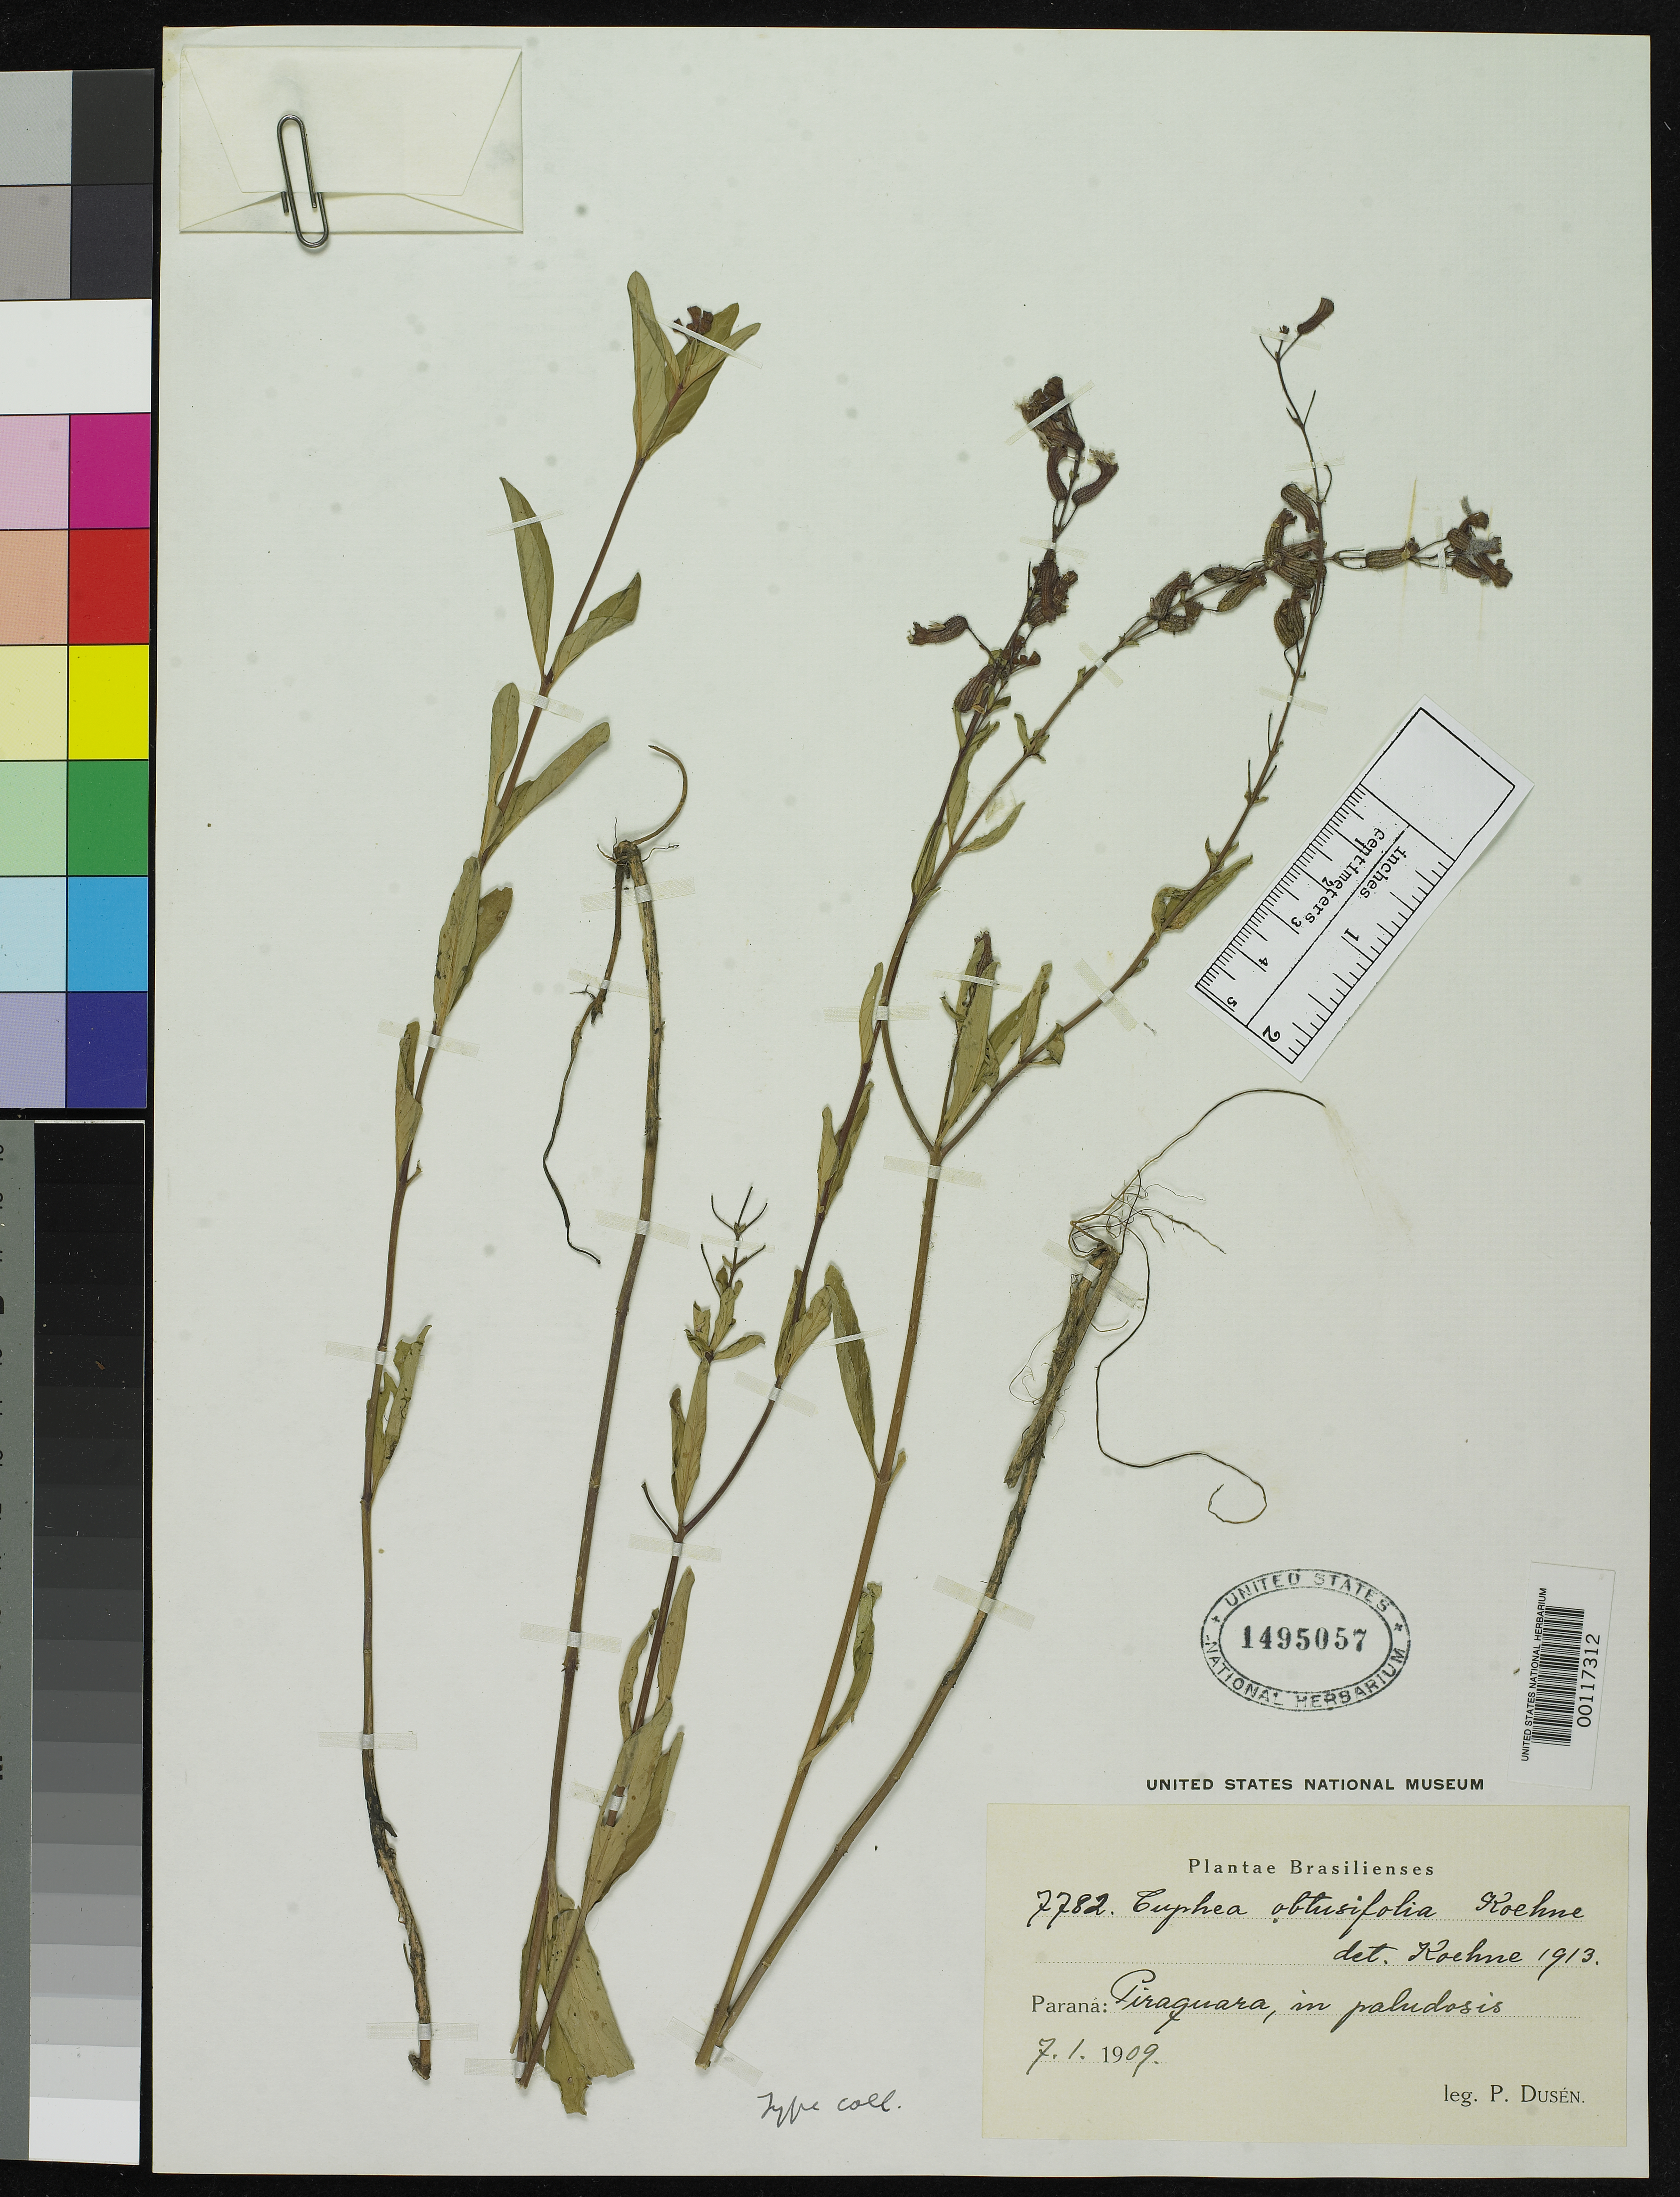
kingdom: Plantae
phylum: Tracheophyta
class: Magnoliopsida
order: Myrtales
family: Lythraceae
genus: Cuphea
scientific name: Cuphea obtusifolia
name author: Koehne ex Bacigalupi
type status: Isotype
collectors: P. Dusén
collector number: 7782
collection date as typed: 1909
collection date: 1909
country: Brazil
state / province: Paraná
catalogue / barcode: US 1495057